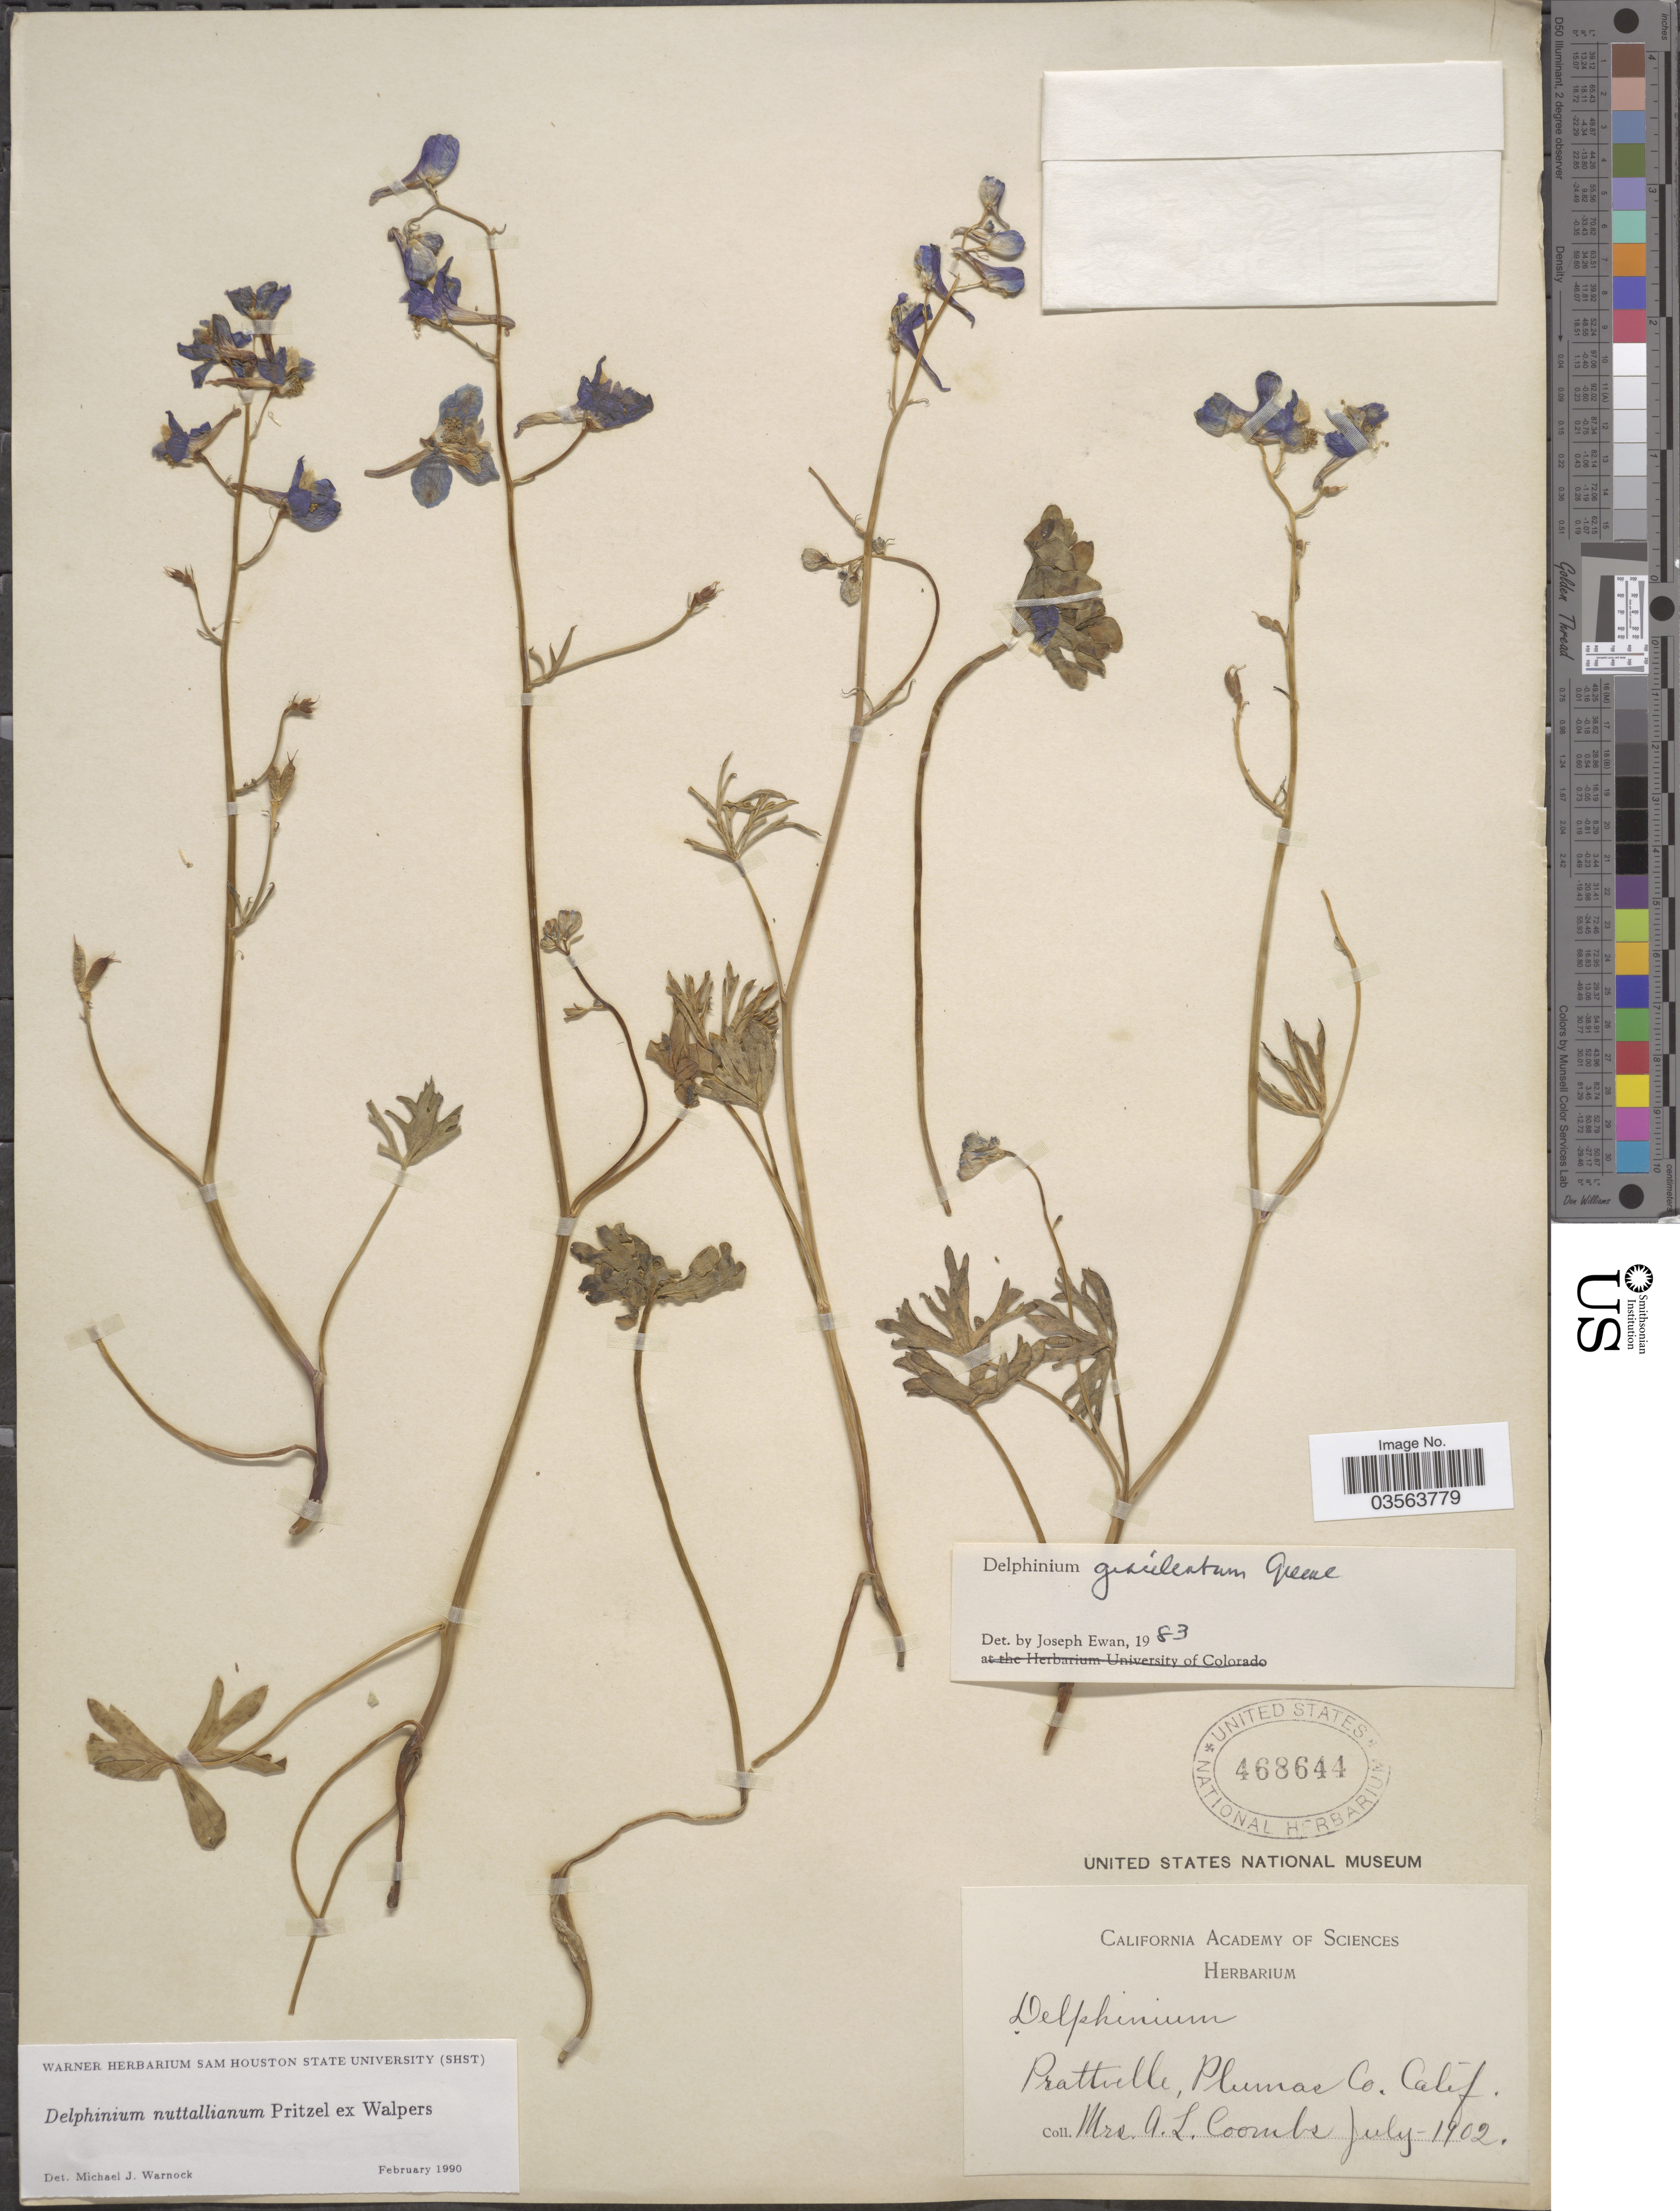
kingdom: Plantae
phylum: Tracheophyta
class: Magnoliopsida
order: Ranunculales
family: Ranunculaceae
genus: Delphinium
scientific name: Delphinium nuttallianum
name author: E. Pritz. ex Walpers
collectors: A. Coombs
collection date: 1902-07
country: United States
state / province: California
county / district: Plumas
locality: Prattville, Plumas Co.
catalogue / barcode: US 468644